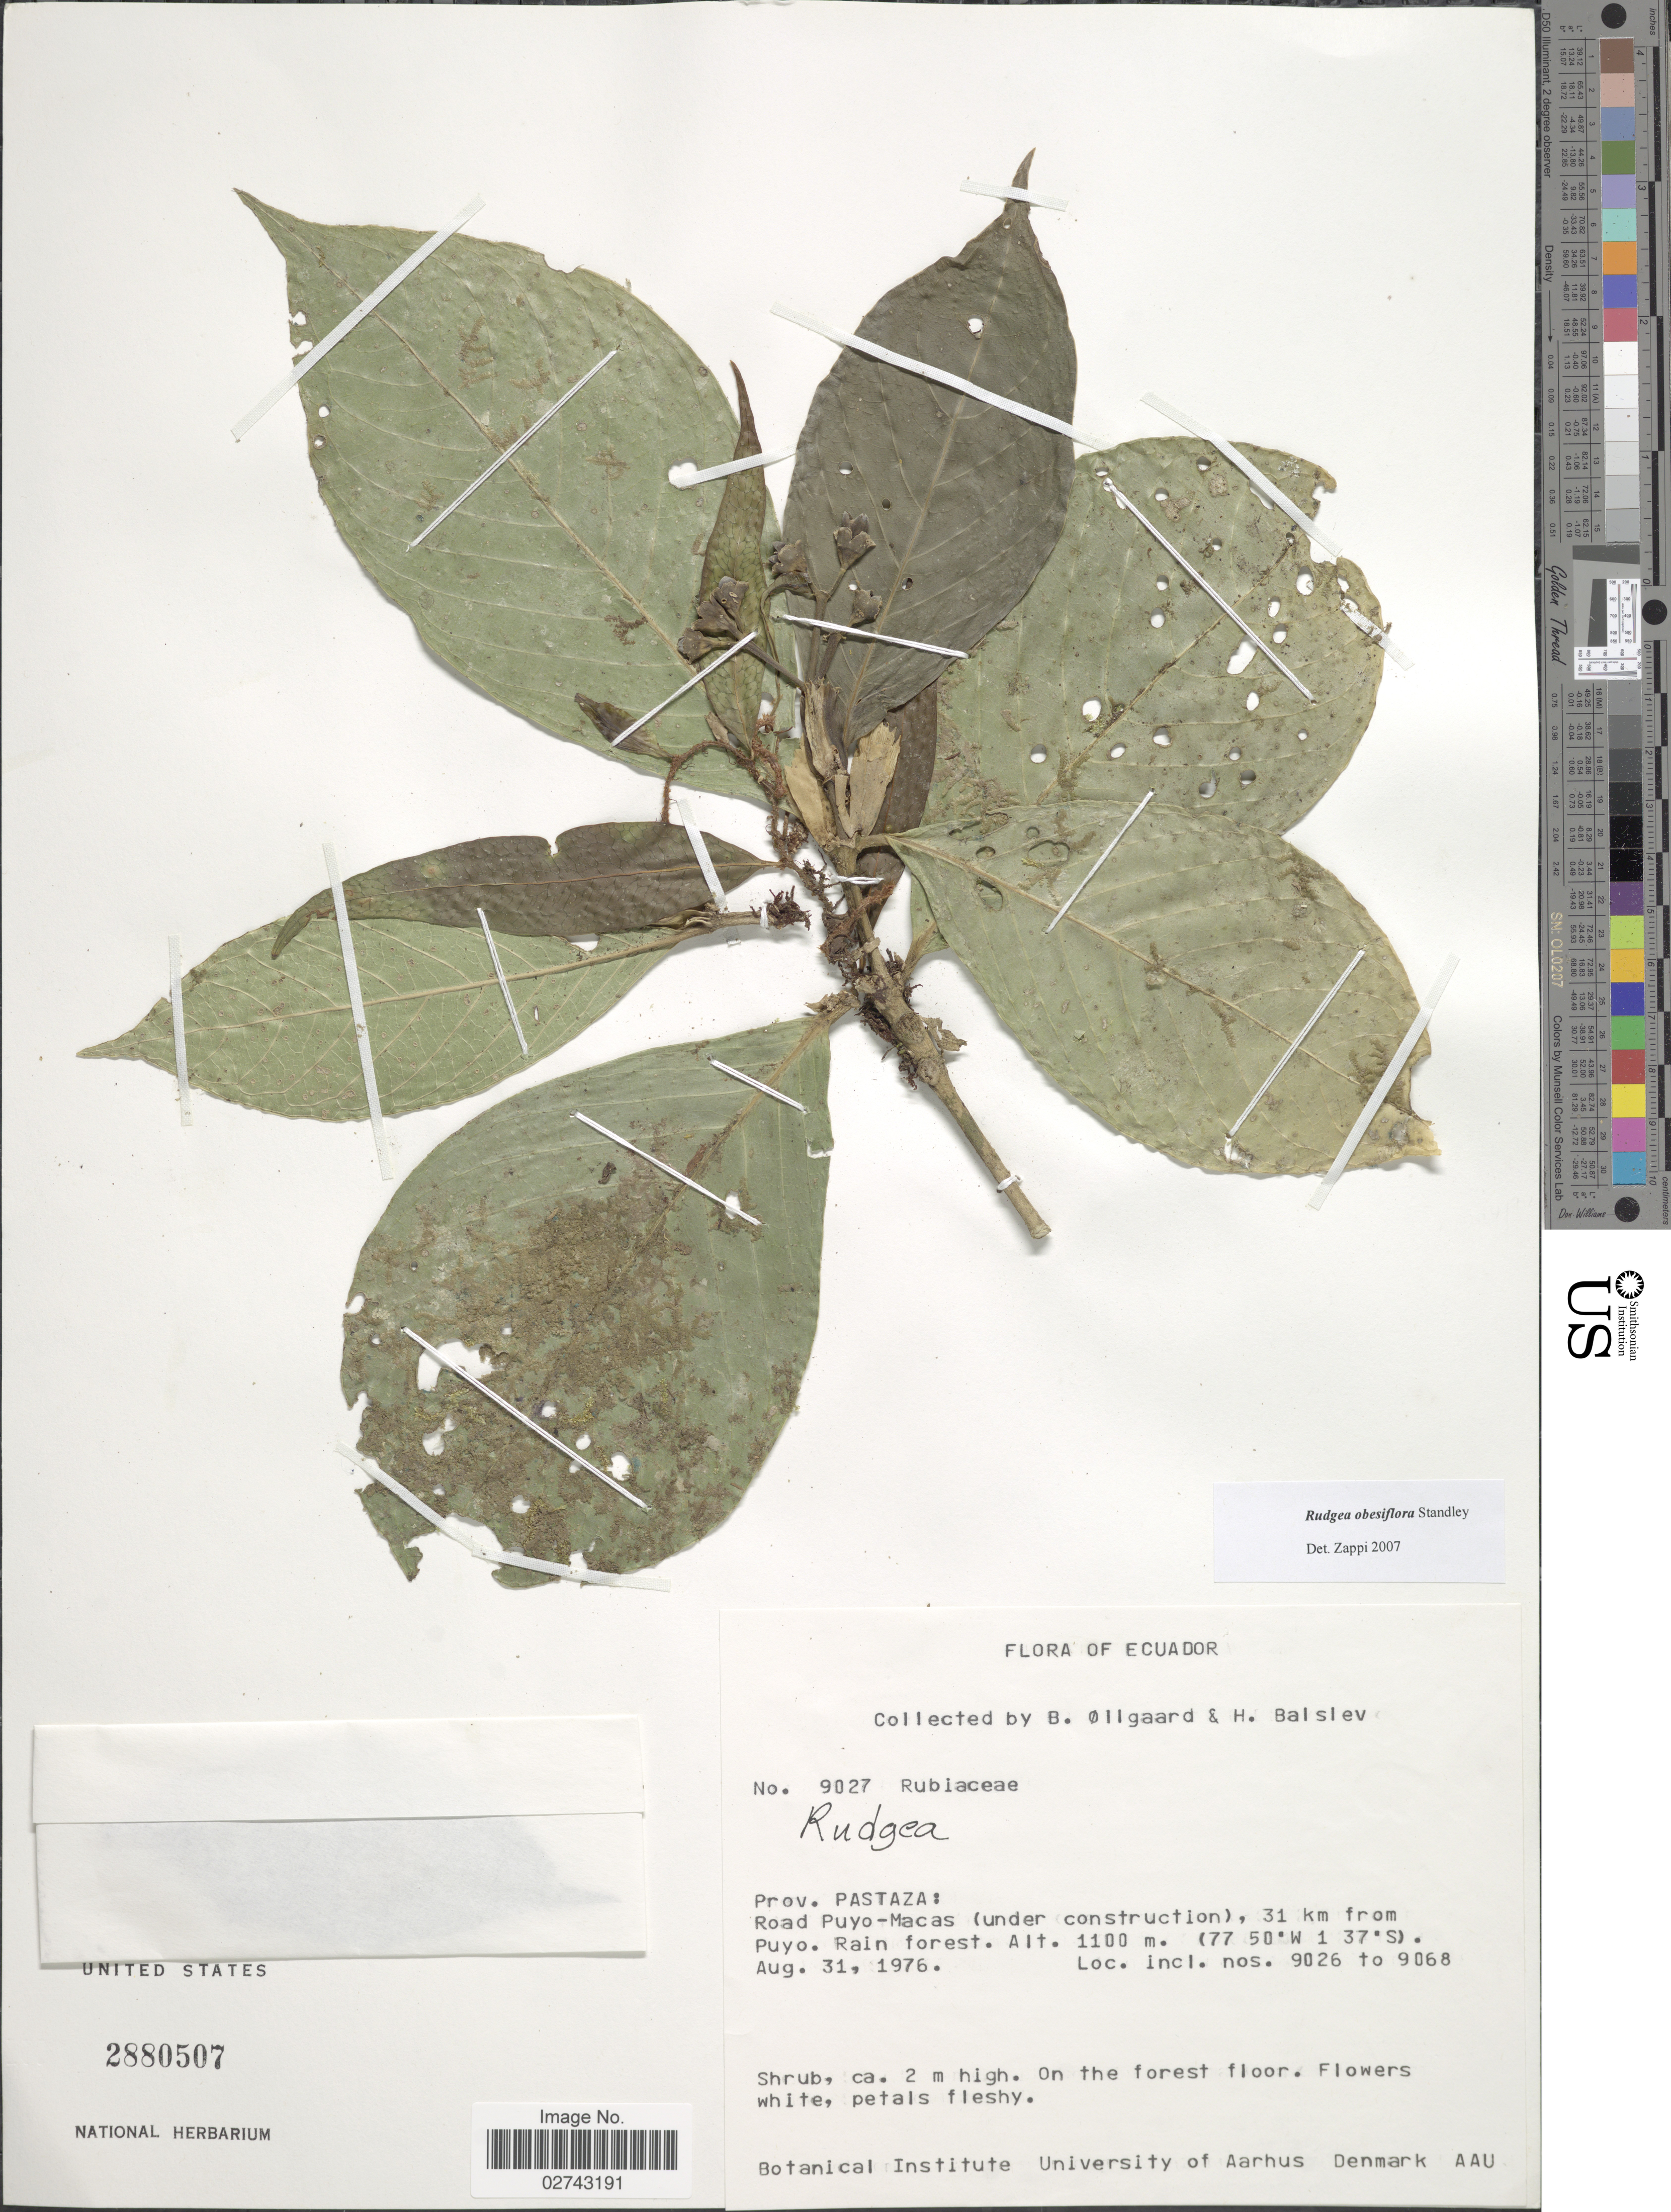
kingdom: Plantae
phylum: Tracheophyta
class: Magnoliopsida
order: Gentianales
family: Rubiaceae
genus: Rudgea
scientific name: Rudgea obesiflora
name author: Standl.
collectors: B. Øllgaard & H. Balslev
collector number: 9027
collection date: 1976-08-31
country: Ecuador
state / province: Pastaza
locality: Road Puyo-Macas (under construction), 31 km from Puyo. incl. nos. 9026 to 9068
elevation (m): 1100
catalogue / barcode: US 2880507